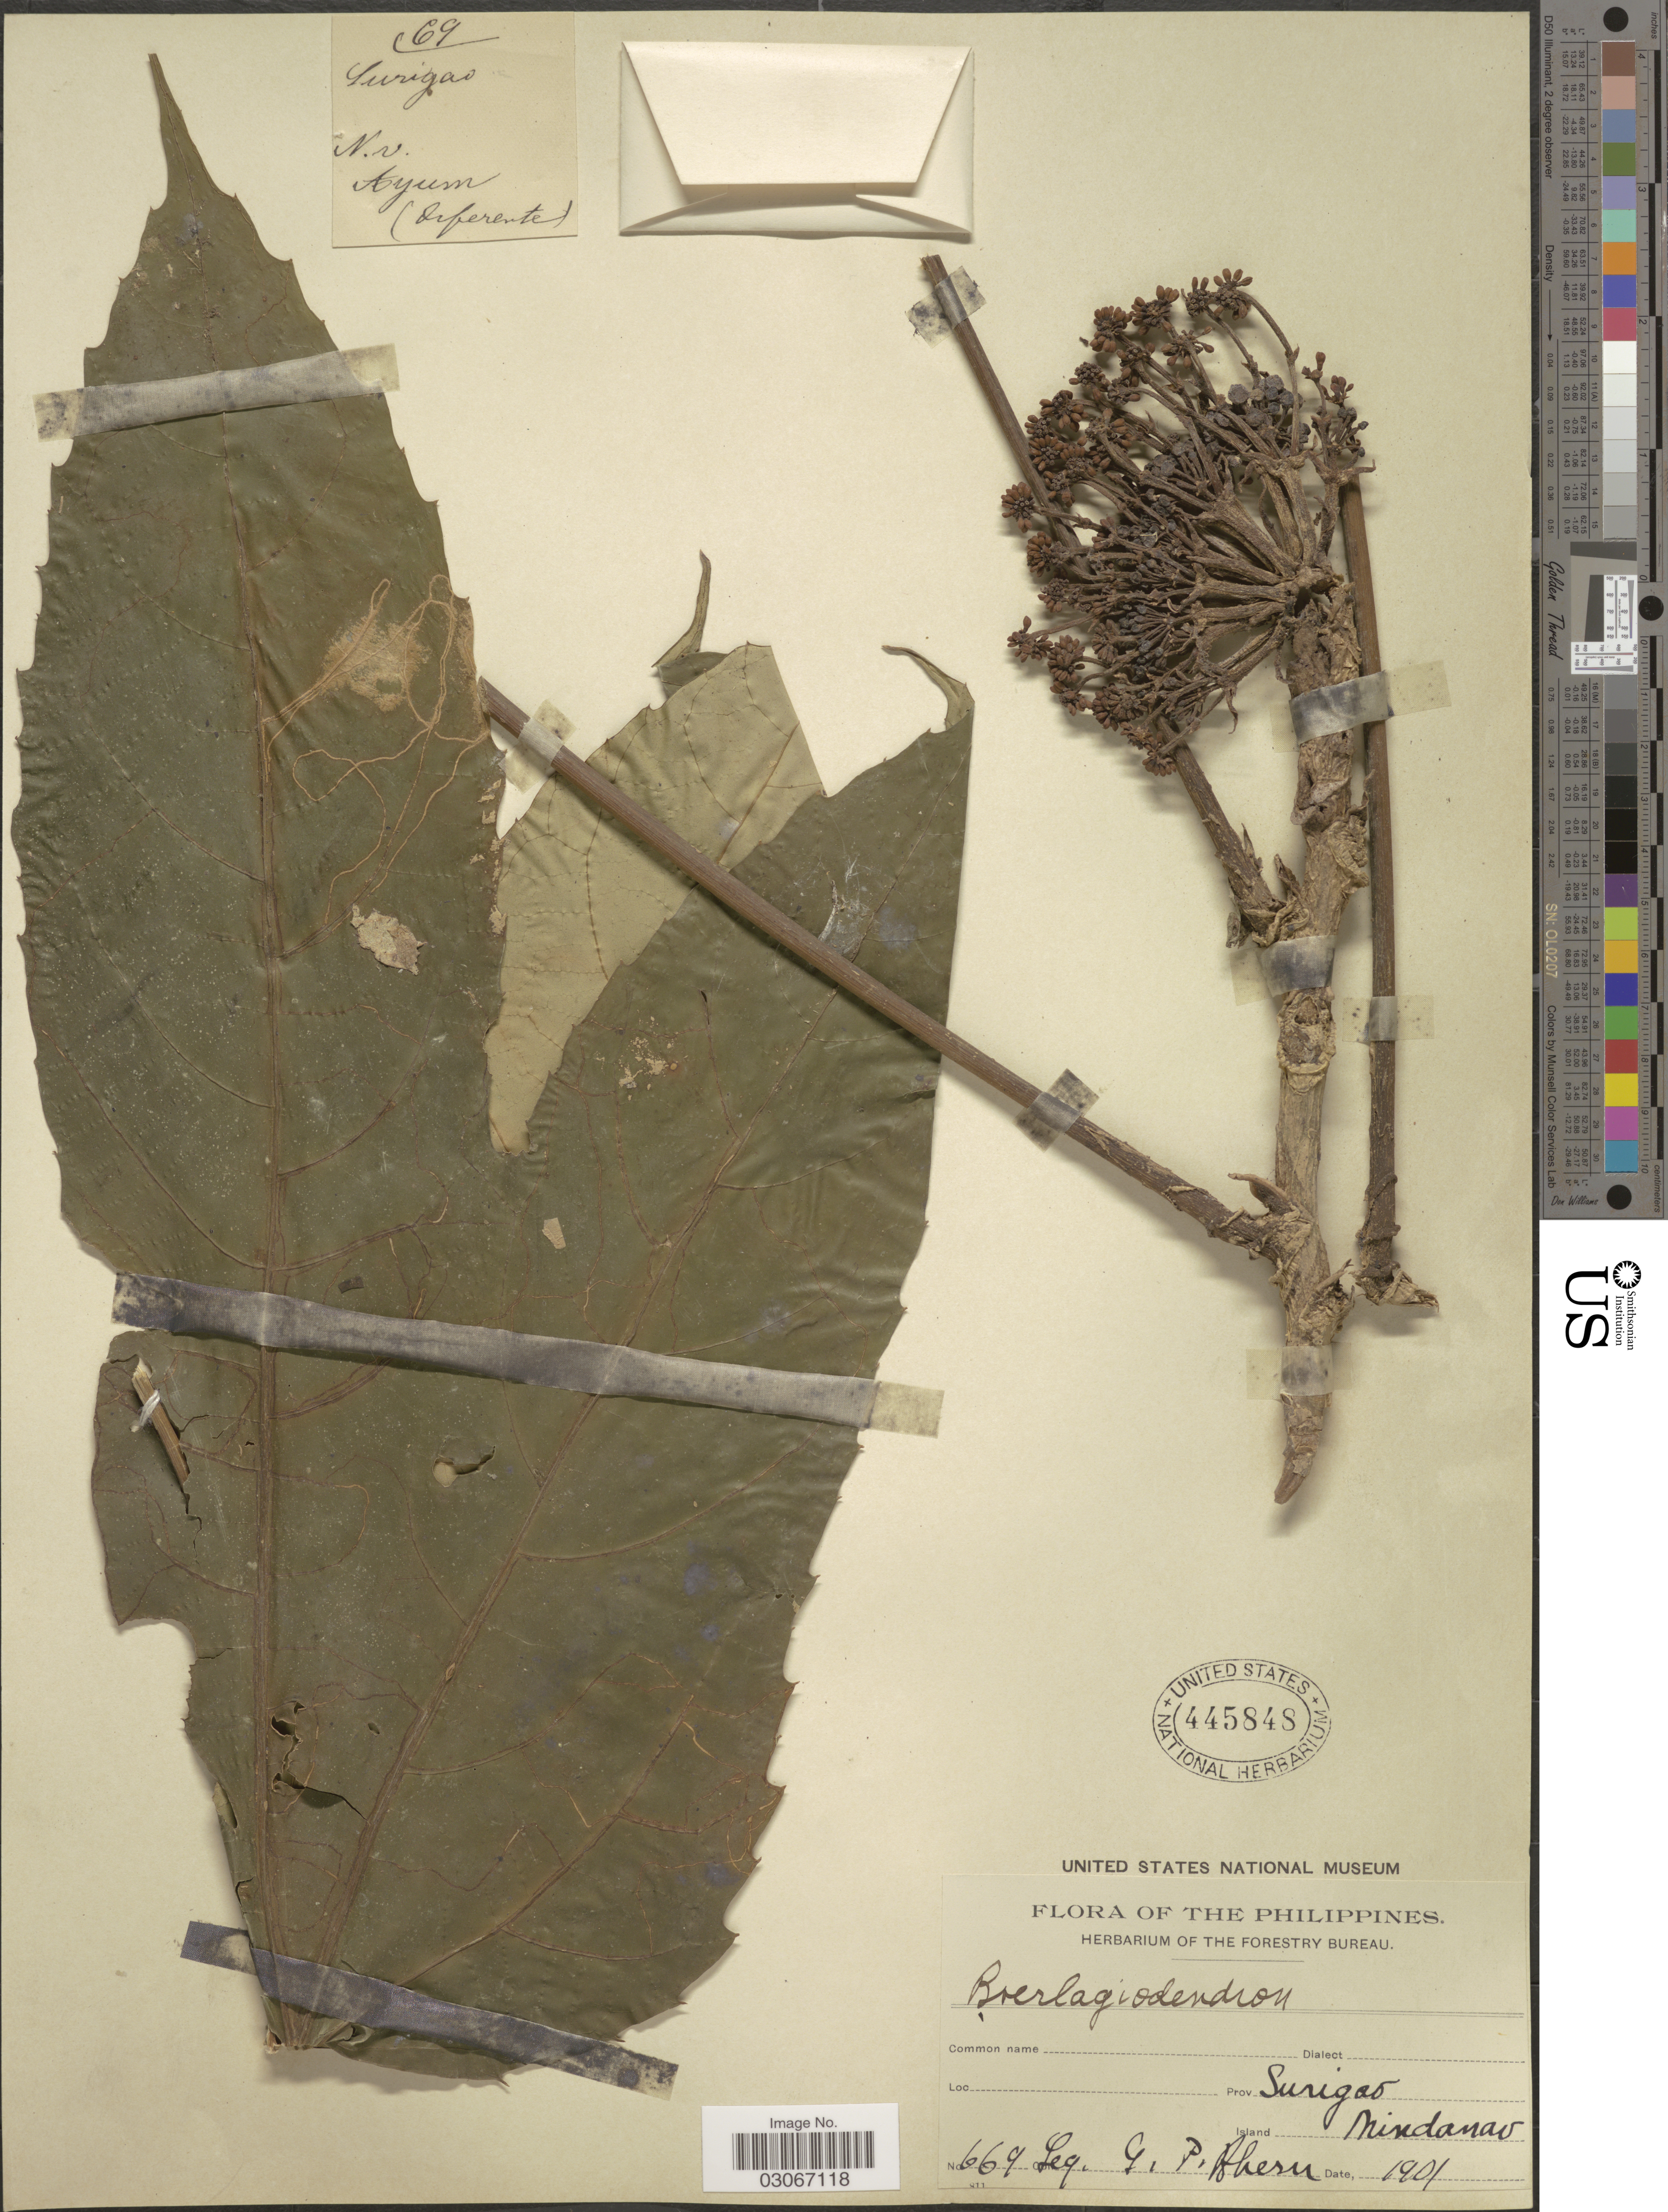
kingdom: Plantae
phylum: Tracheophyta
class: Magnoliopsida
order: Apiales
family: Araliaceae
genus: Osmoxylon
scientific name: Osmoxylon sp.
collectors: G. Ahern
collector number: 669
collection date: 1901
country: Philippines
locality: Prov. Surigao. Island Mindanao.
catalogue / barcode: US 445848